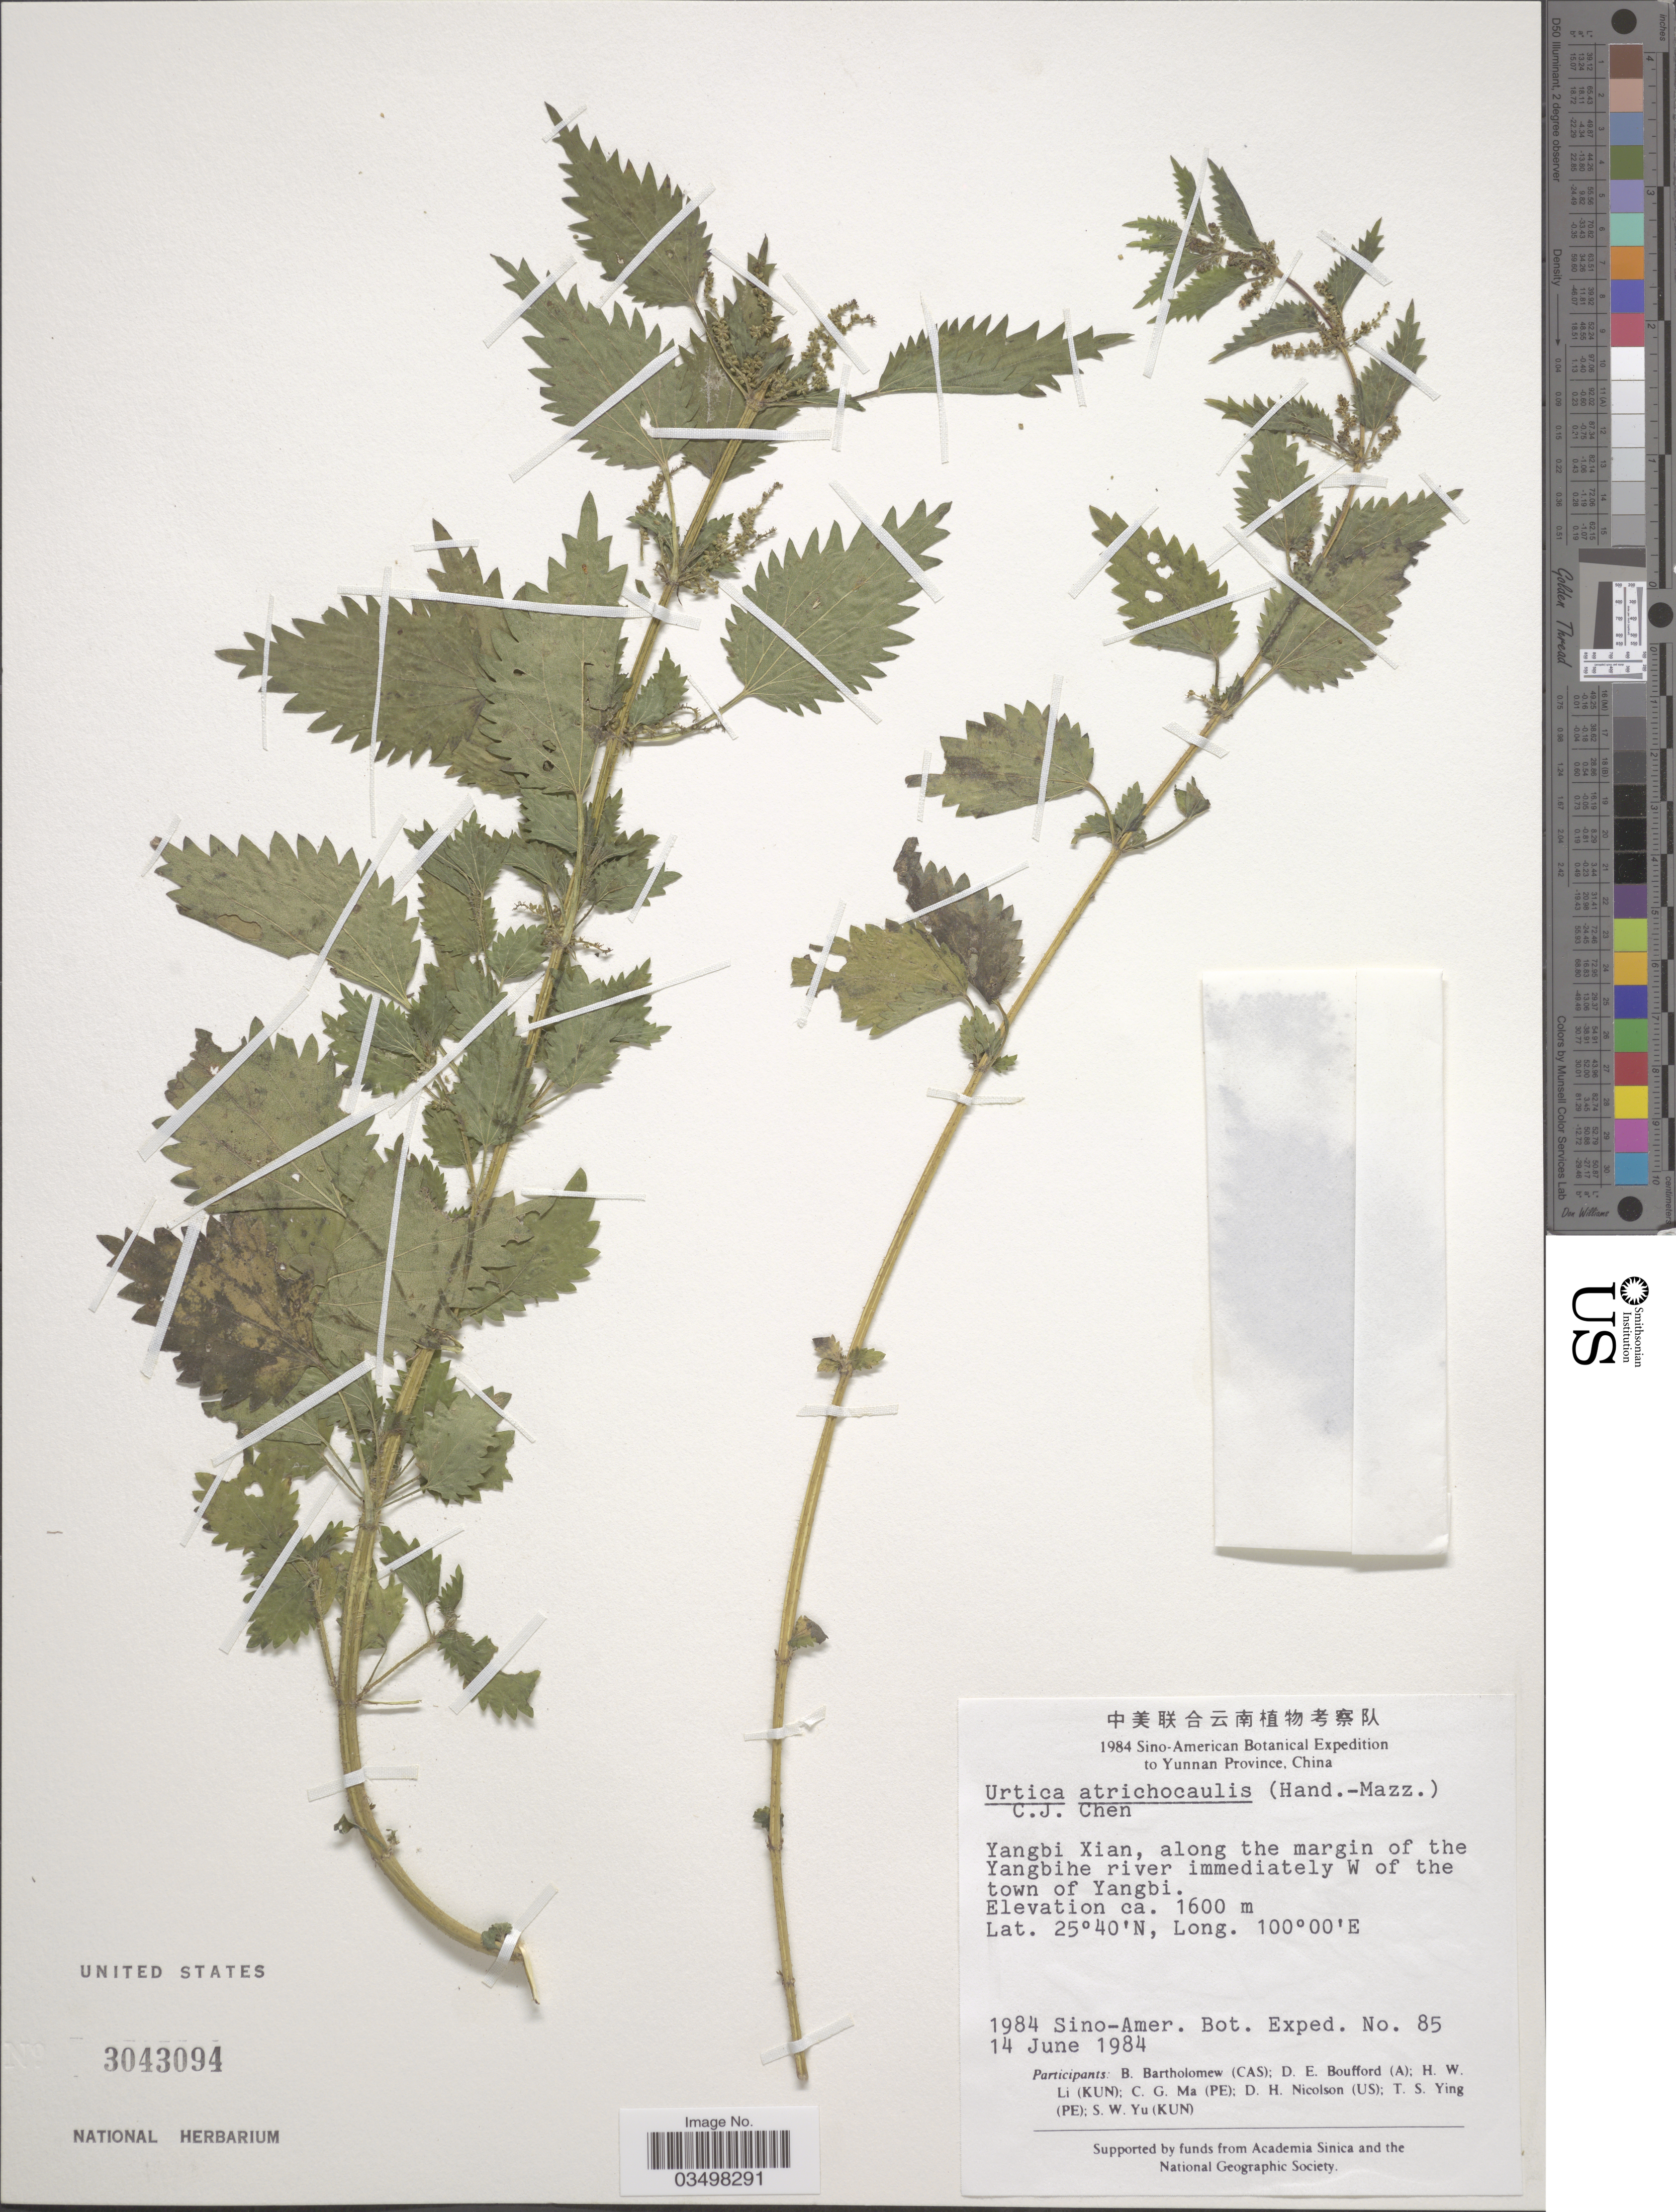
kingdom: Plantae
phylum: Tracheophyta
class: Magnoliopsida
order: Rosales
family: Urticaceae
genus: Urtica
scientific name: Urtica atrichocaulis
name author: (Hand.-Mazz.) C.J. Chen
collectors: Sino-Amer. Bot. Exped. 1984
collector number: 85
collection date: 1984-06-14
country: China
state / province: Yunnan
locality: Yunnan Province. Yangbi Xian, along the margin of the Yangbihe river immediately W of the town of Yangbi.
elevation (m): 1600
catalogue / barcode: US 3043094